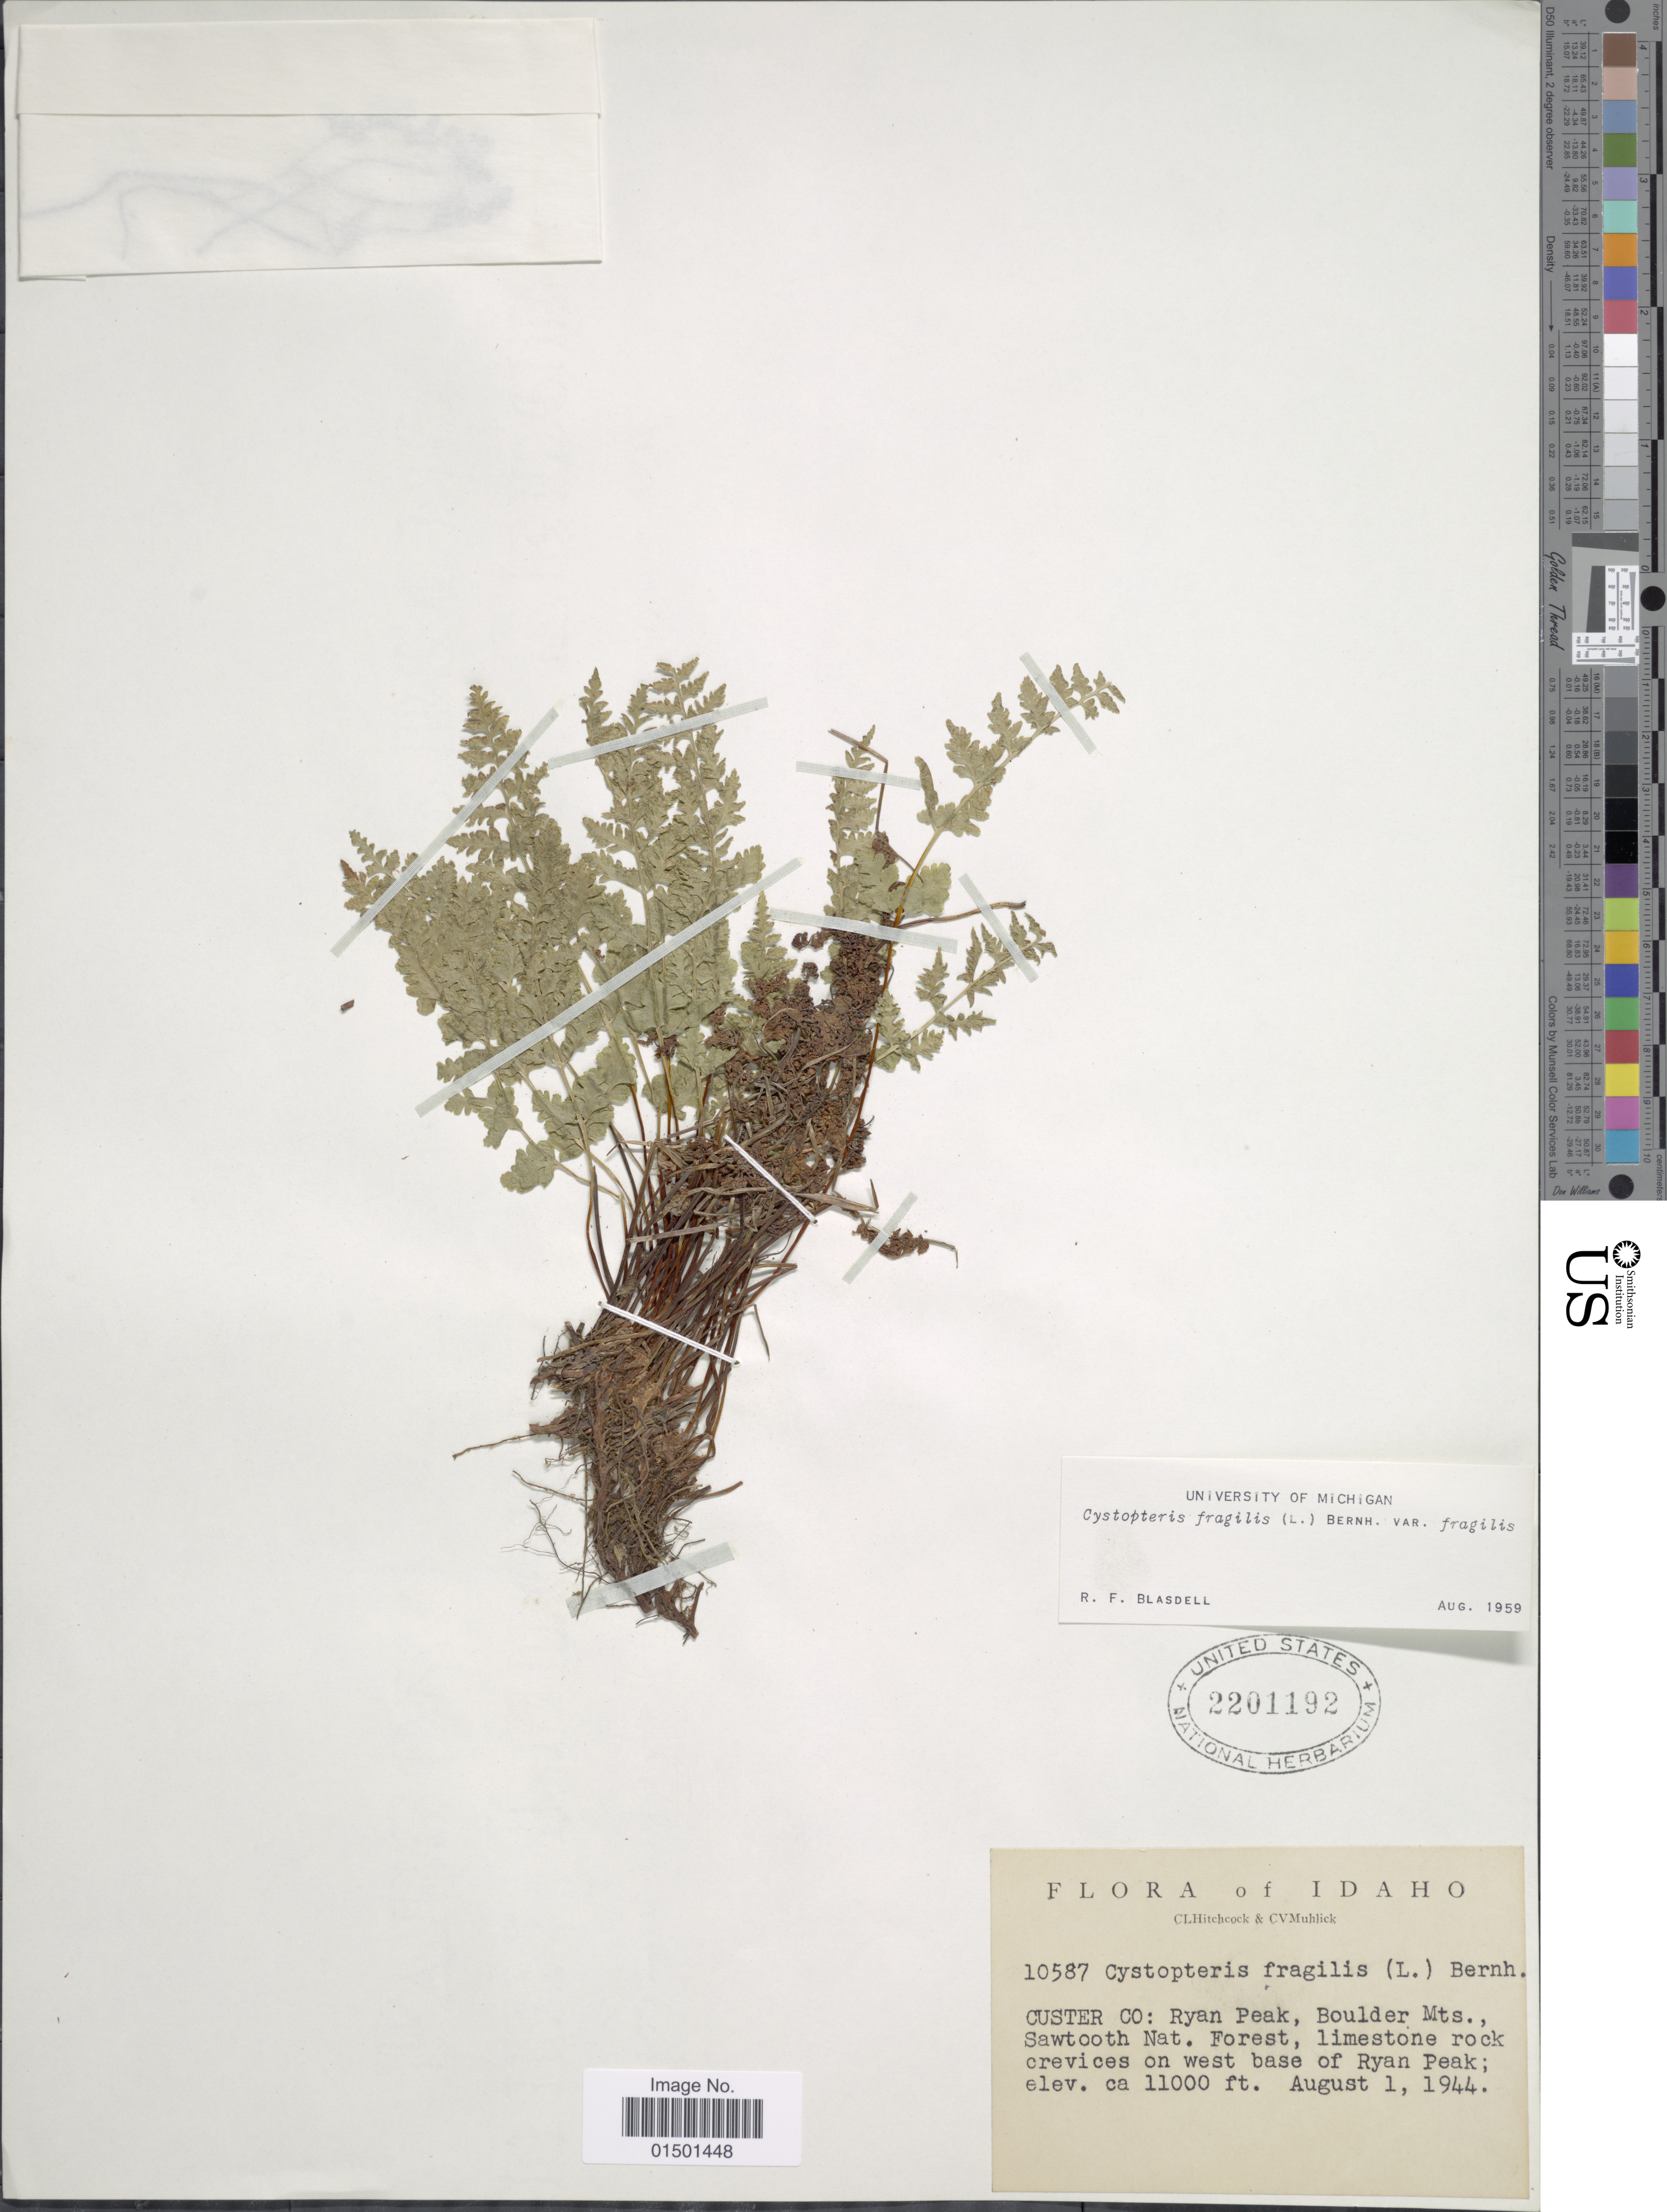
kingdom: Plantae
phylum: Tracheophyta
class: Polypodiopsida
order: Polypodiales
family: Cystopteridaceae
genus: Cystopteris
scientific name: Cystopteris fragilis var. fragilis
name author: (L.) Bernh.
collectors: C. L. Hitchcock & C. V. Muhlick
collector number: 10587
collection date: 1944-08-01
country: United States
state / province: Idaho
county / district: Custer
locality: Custer co: Ryan Peak, boulder Mts., Sawtooth Nat. Forest, limestone rock crevices on west base of Ryan Peak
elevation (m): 3353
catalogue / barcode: US 2201192